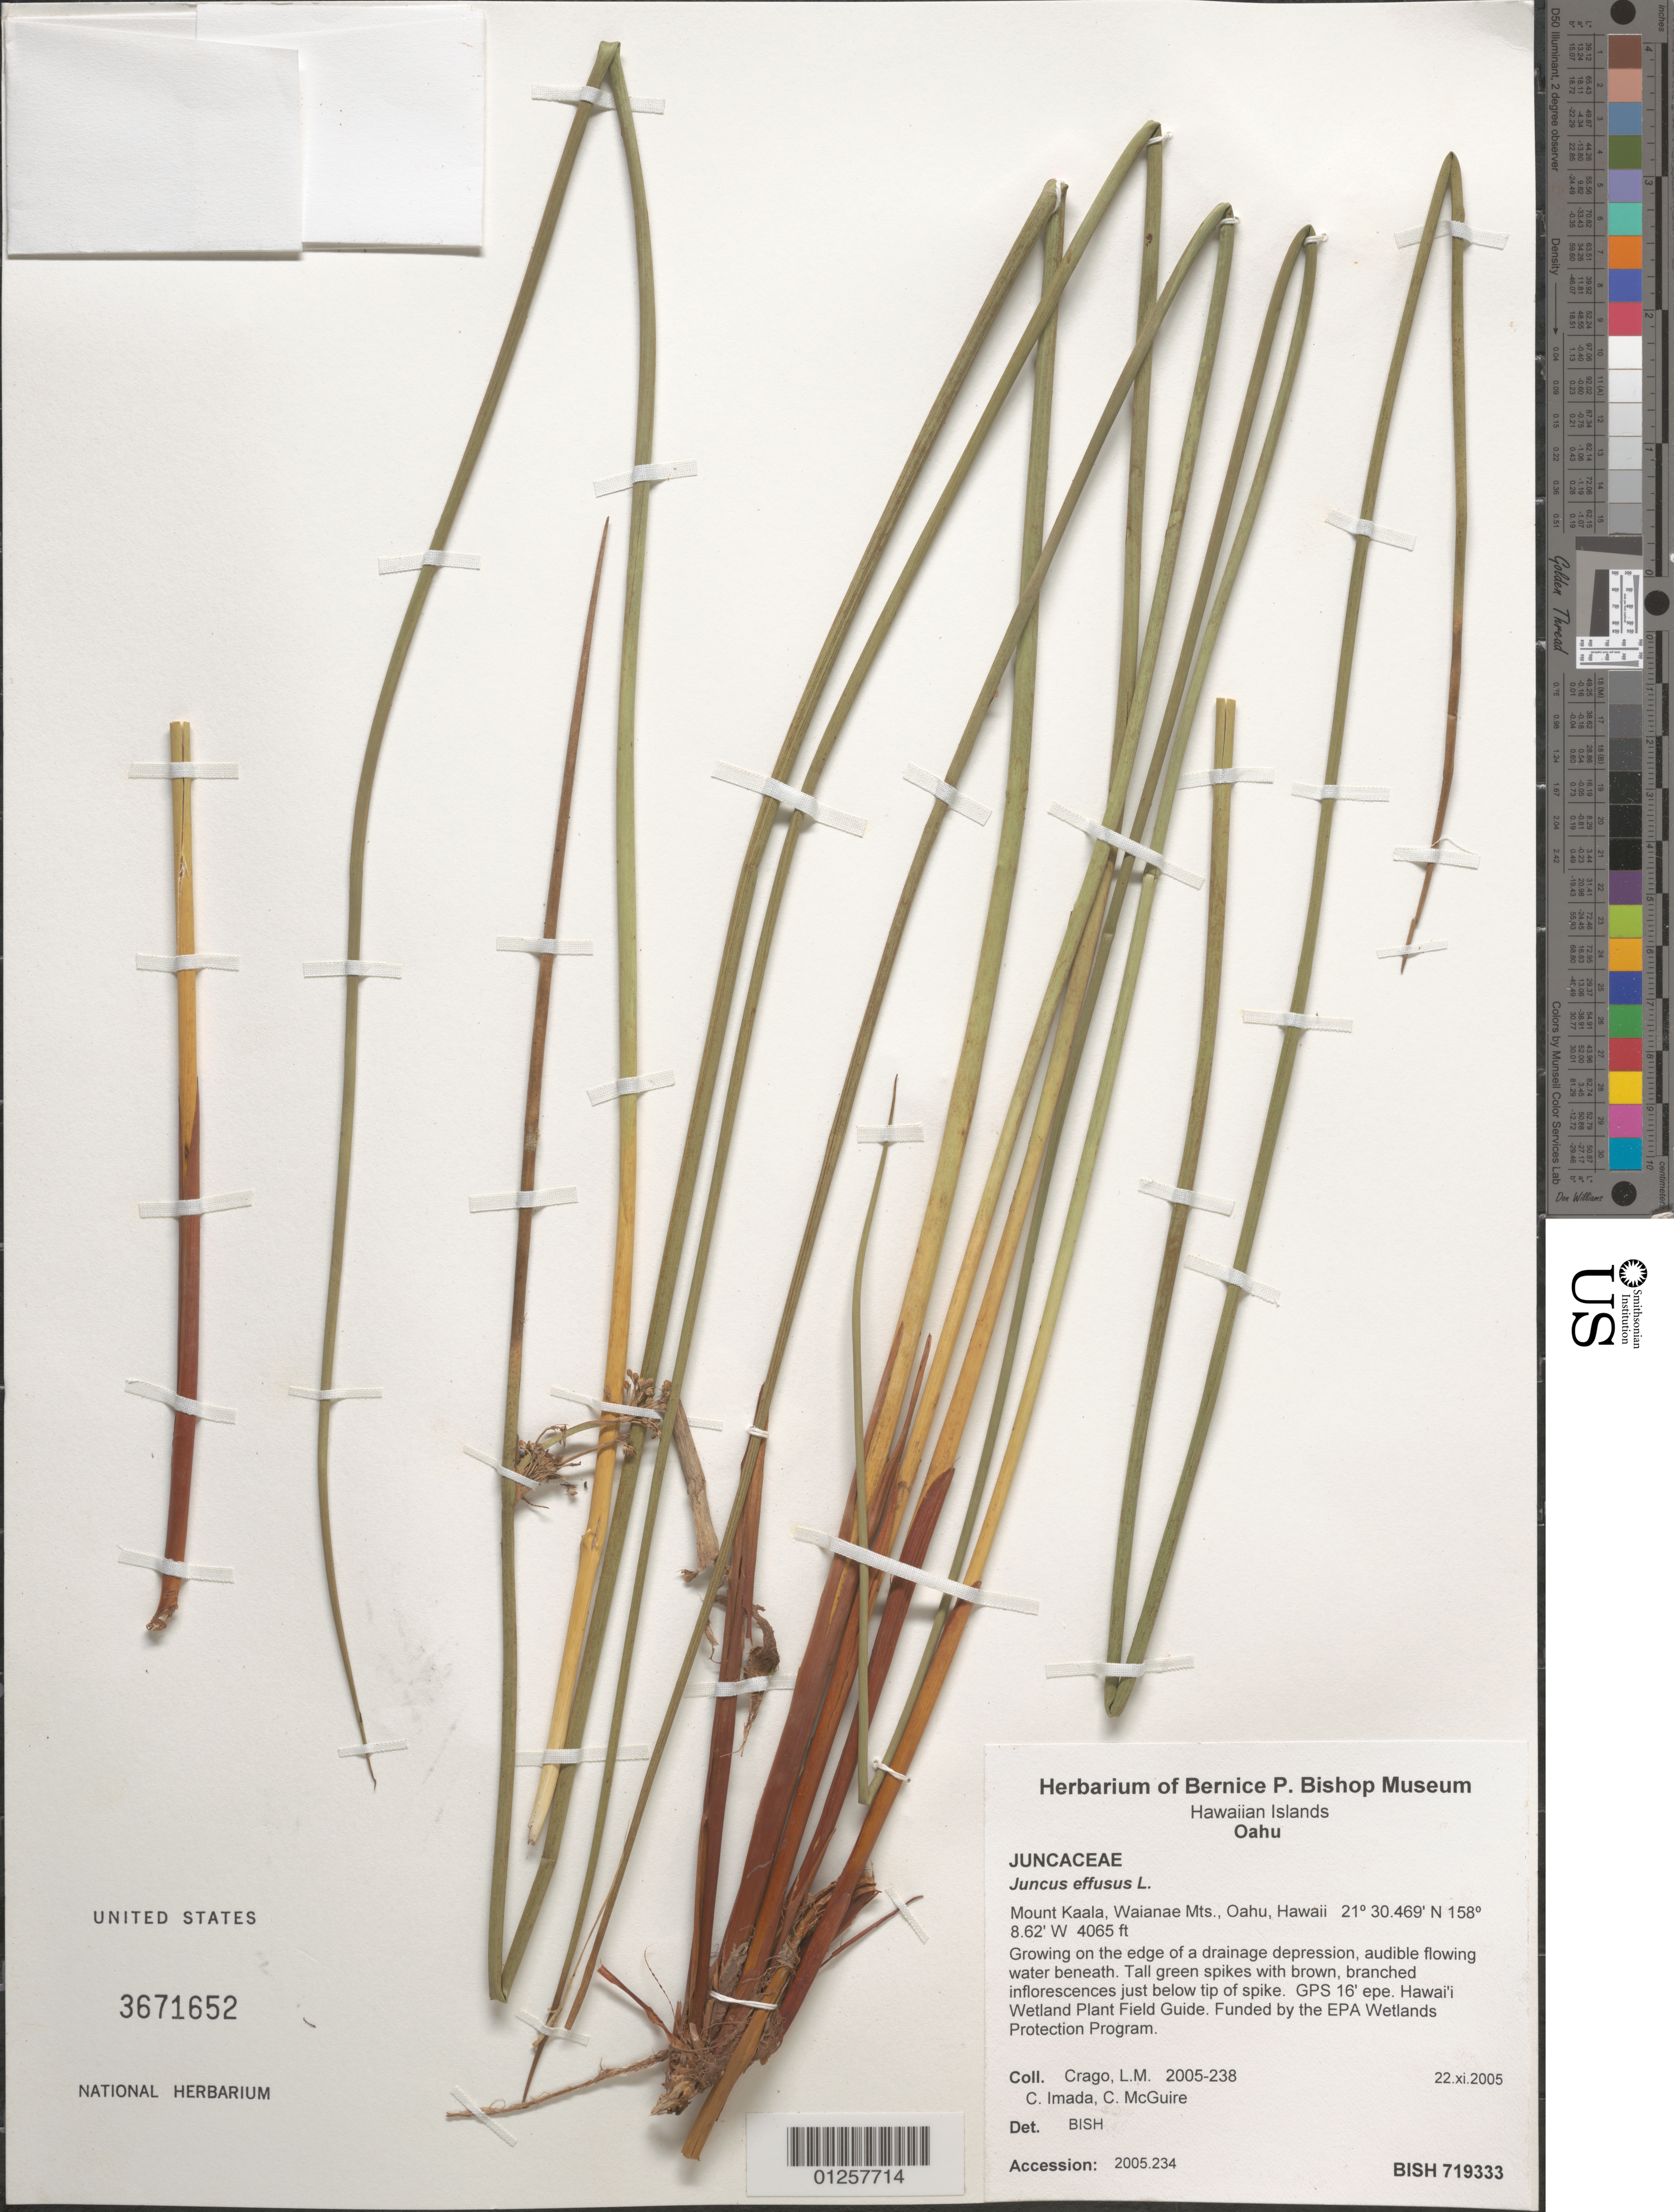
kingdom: Plantae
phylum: Tracheophyta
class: Liliopsida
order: Poales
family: Juncaceae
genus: Juncus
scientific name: Juncus effusus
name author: L.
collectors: L. Crago, C. Imada & C. McGuire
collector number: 2005-238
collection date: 2005-11-22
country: United States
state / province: Hawaii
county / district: Honolulu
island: Oahu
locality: Mount Kaala, Waianae Mts.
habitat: On the edge of a drainage depression, audible flowing water beneath.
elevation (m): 1239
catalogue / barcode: US 3671652